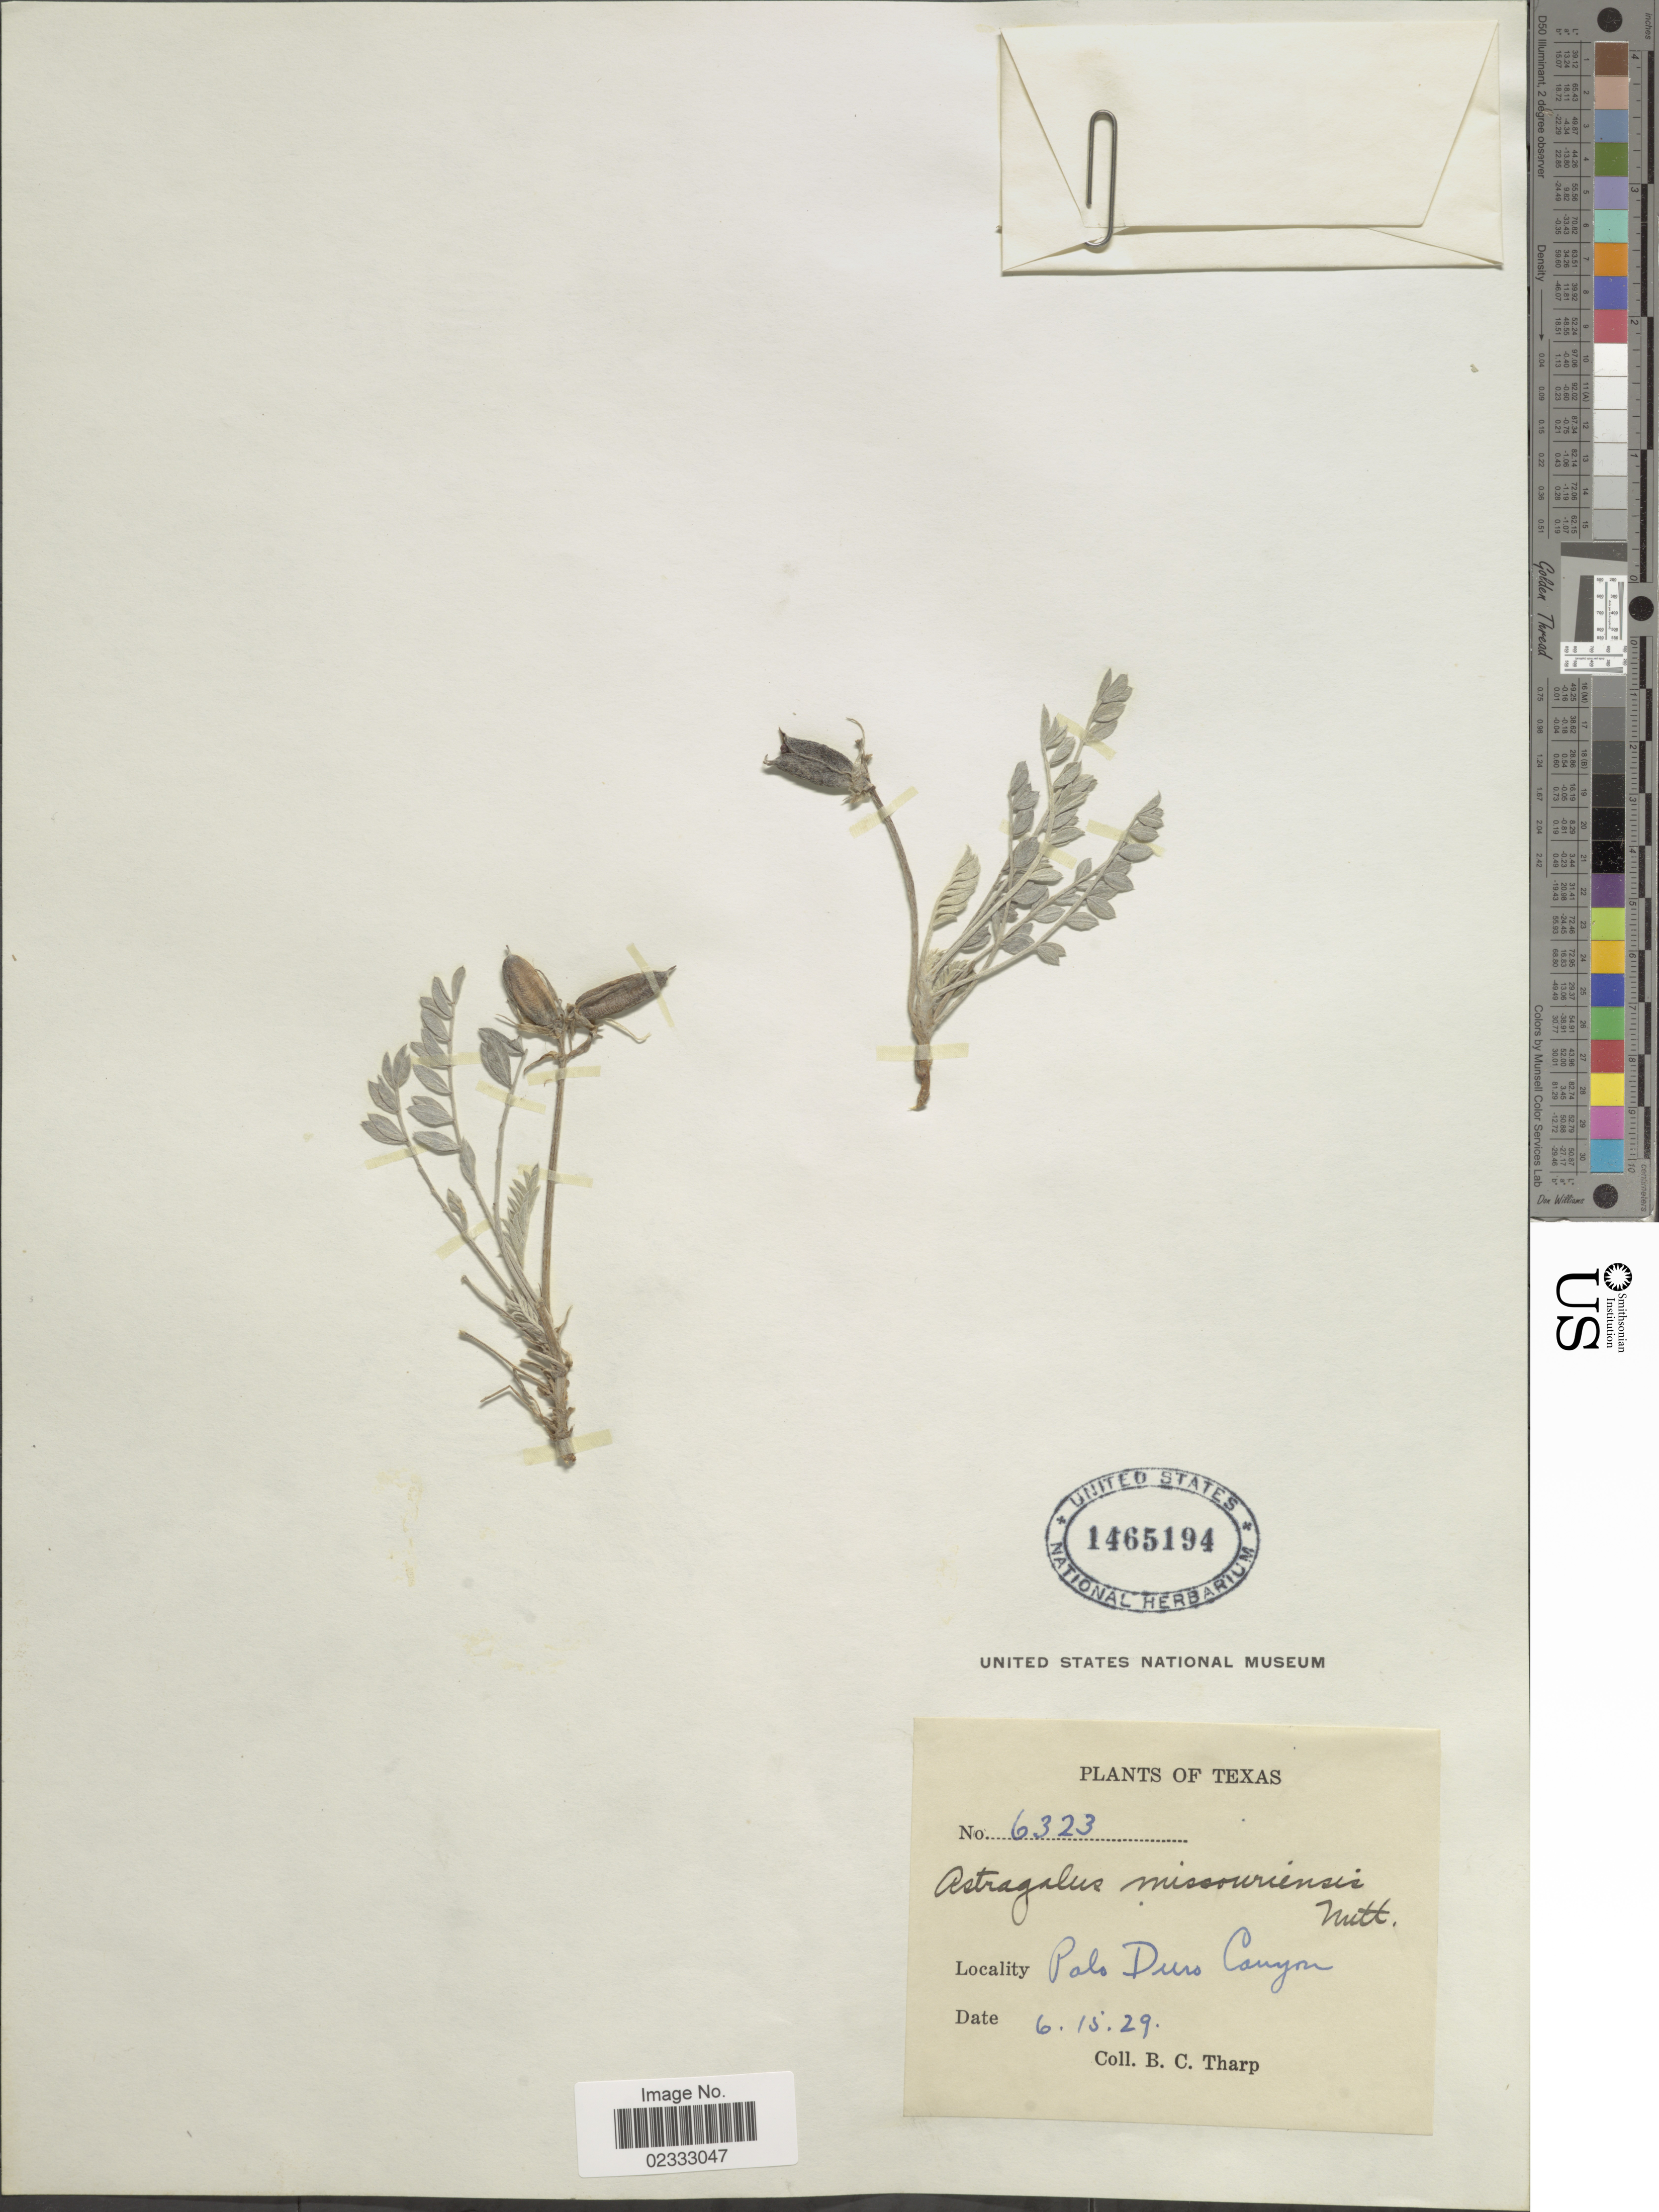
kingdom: Plantae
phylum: Tracheophyta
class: Magnoliopsida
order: Fabales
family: Fabaceae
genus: Astragalus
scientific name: Astragalus missouriensis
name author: Nutt.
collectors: B. C. Tharp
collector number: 6323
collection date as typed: Transcribed d/m/y: 15/6/29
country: United States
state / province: Texas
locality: Palo Duro Canyon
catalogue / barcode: US 1465194